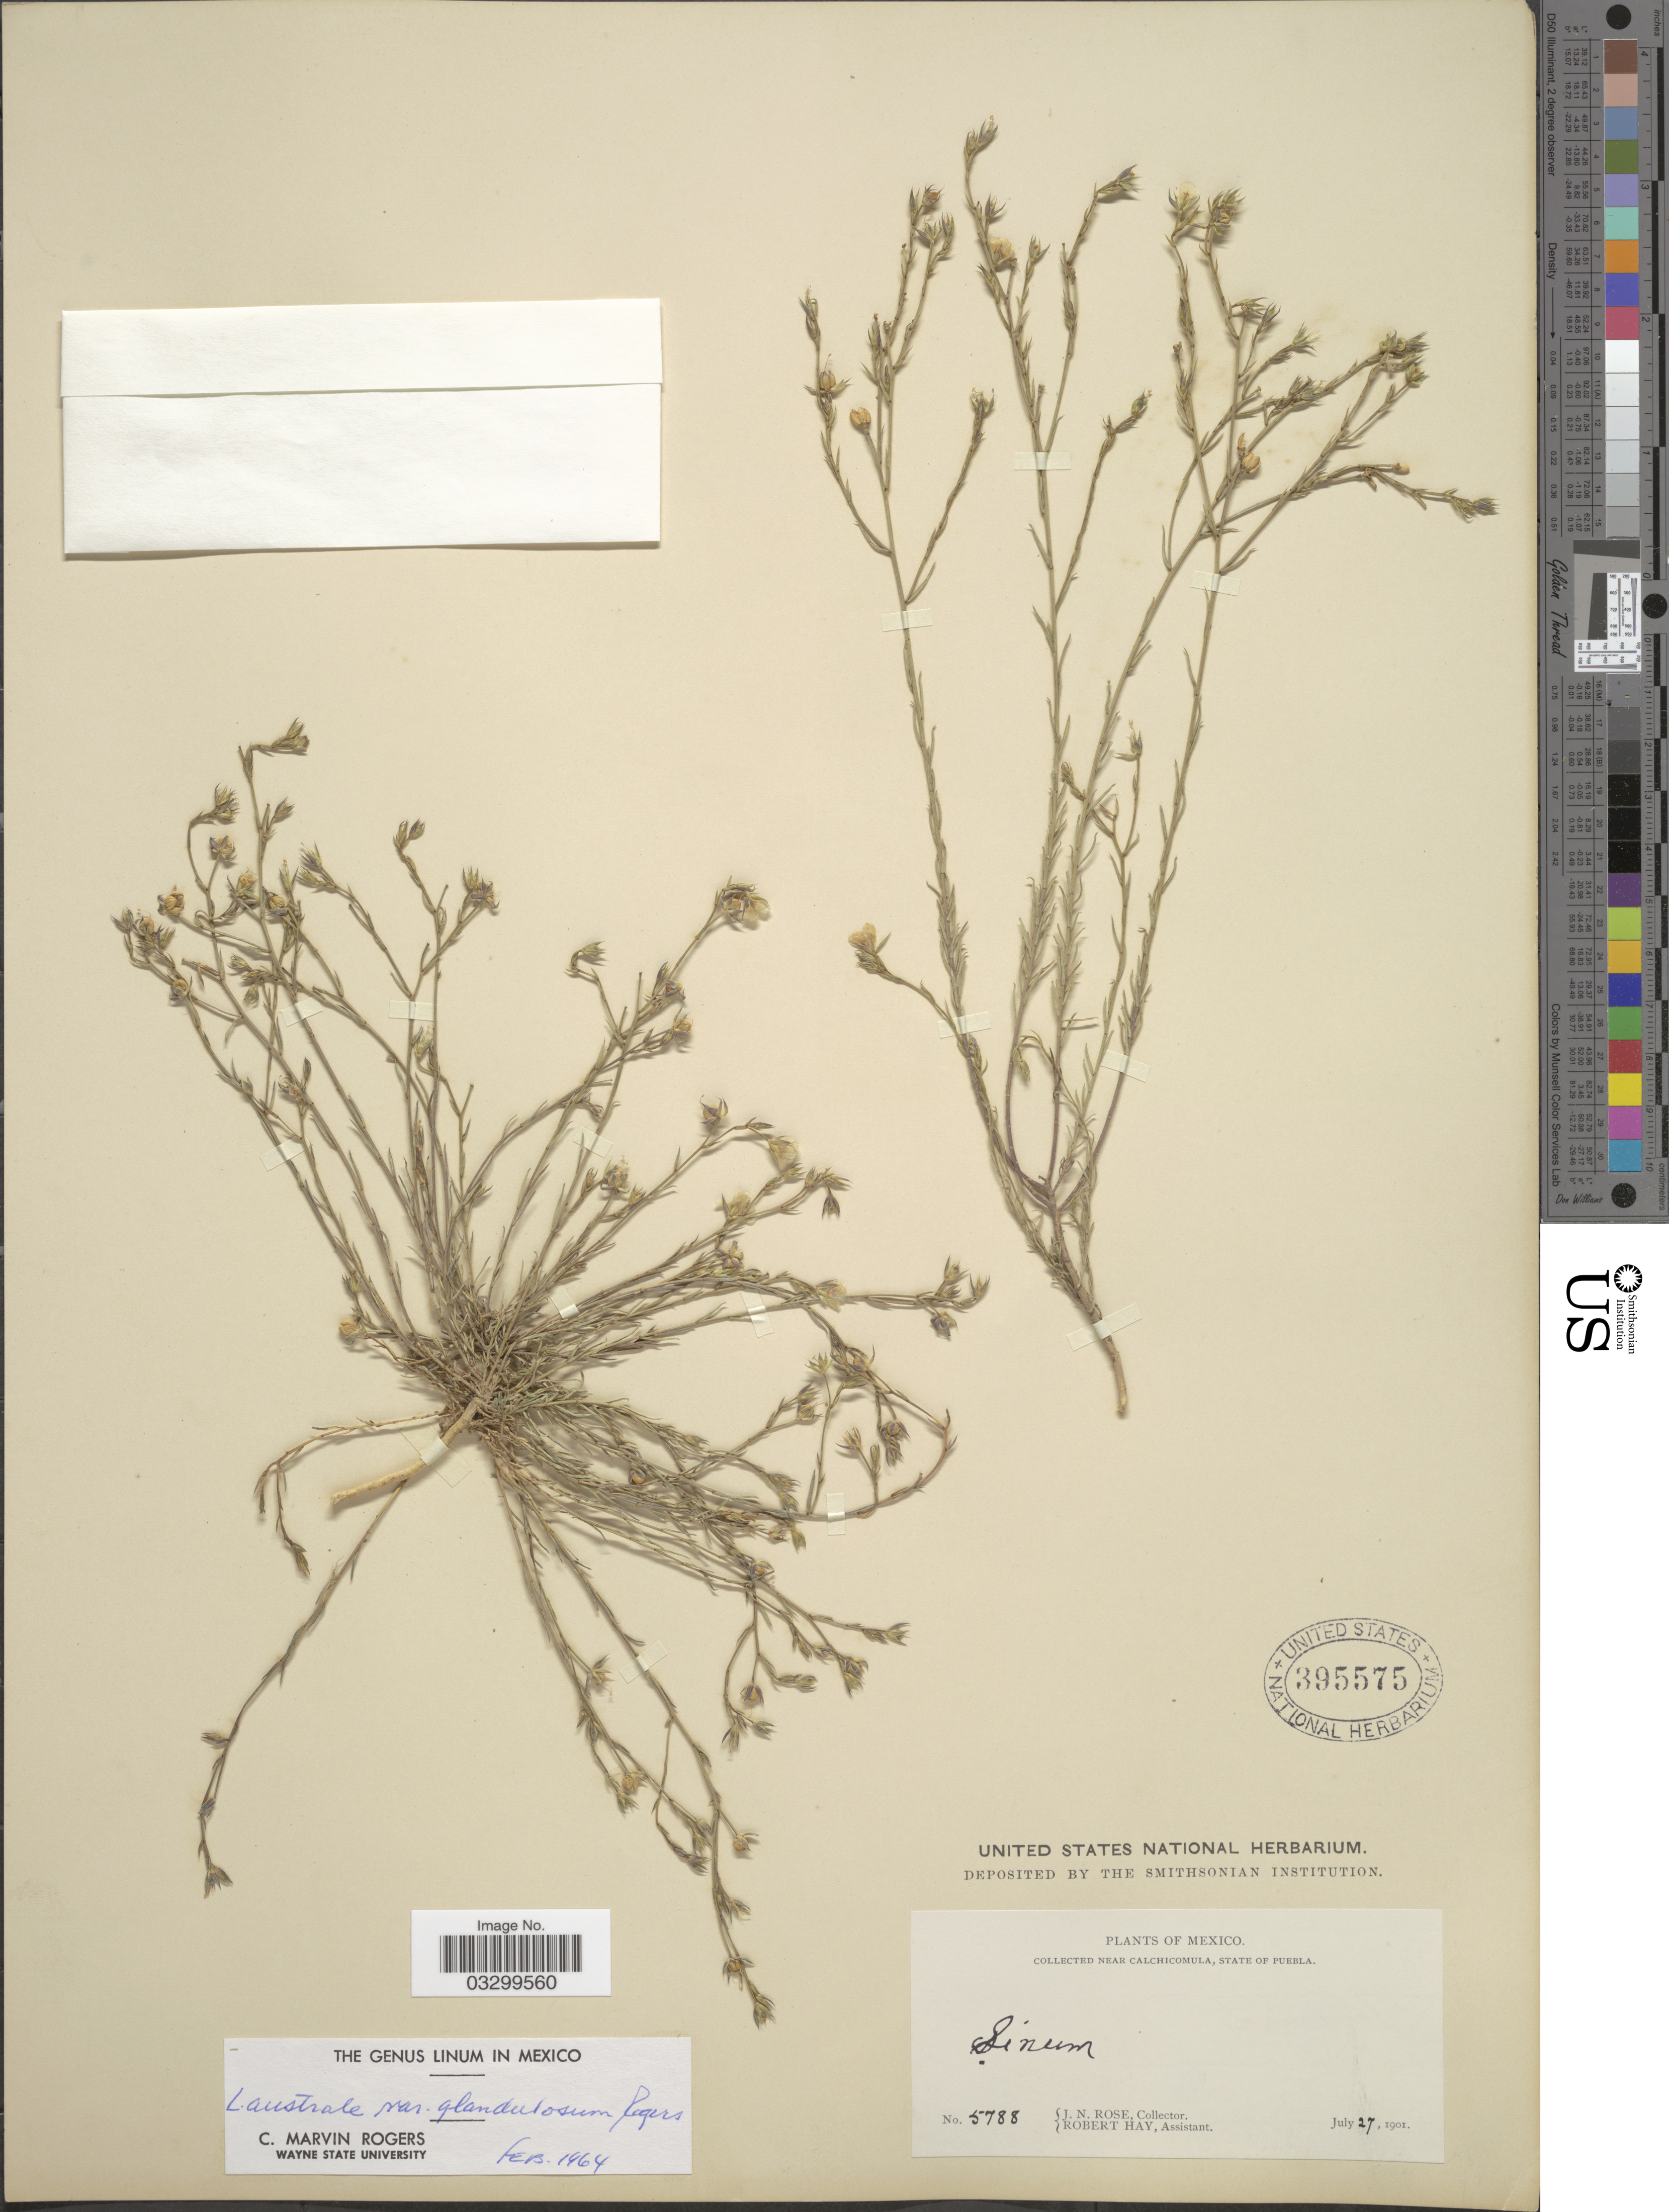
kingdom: Plantae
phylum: Tracheophyta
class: Magnoliopsida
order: Malpighiales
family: Linaceae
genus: Linum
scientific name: Linum australe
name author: A. Heller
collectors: J. N. Rose & R. Hay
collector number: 5788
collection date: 1901-07-27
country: Mexico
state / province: Puebla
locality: Bear Calchicomula.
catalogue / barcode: US 395575